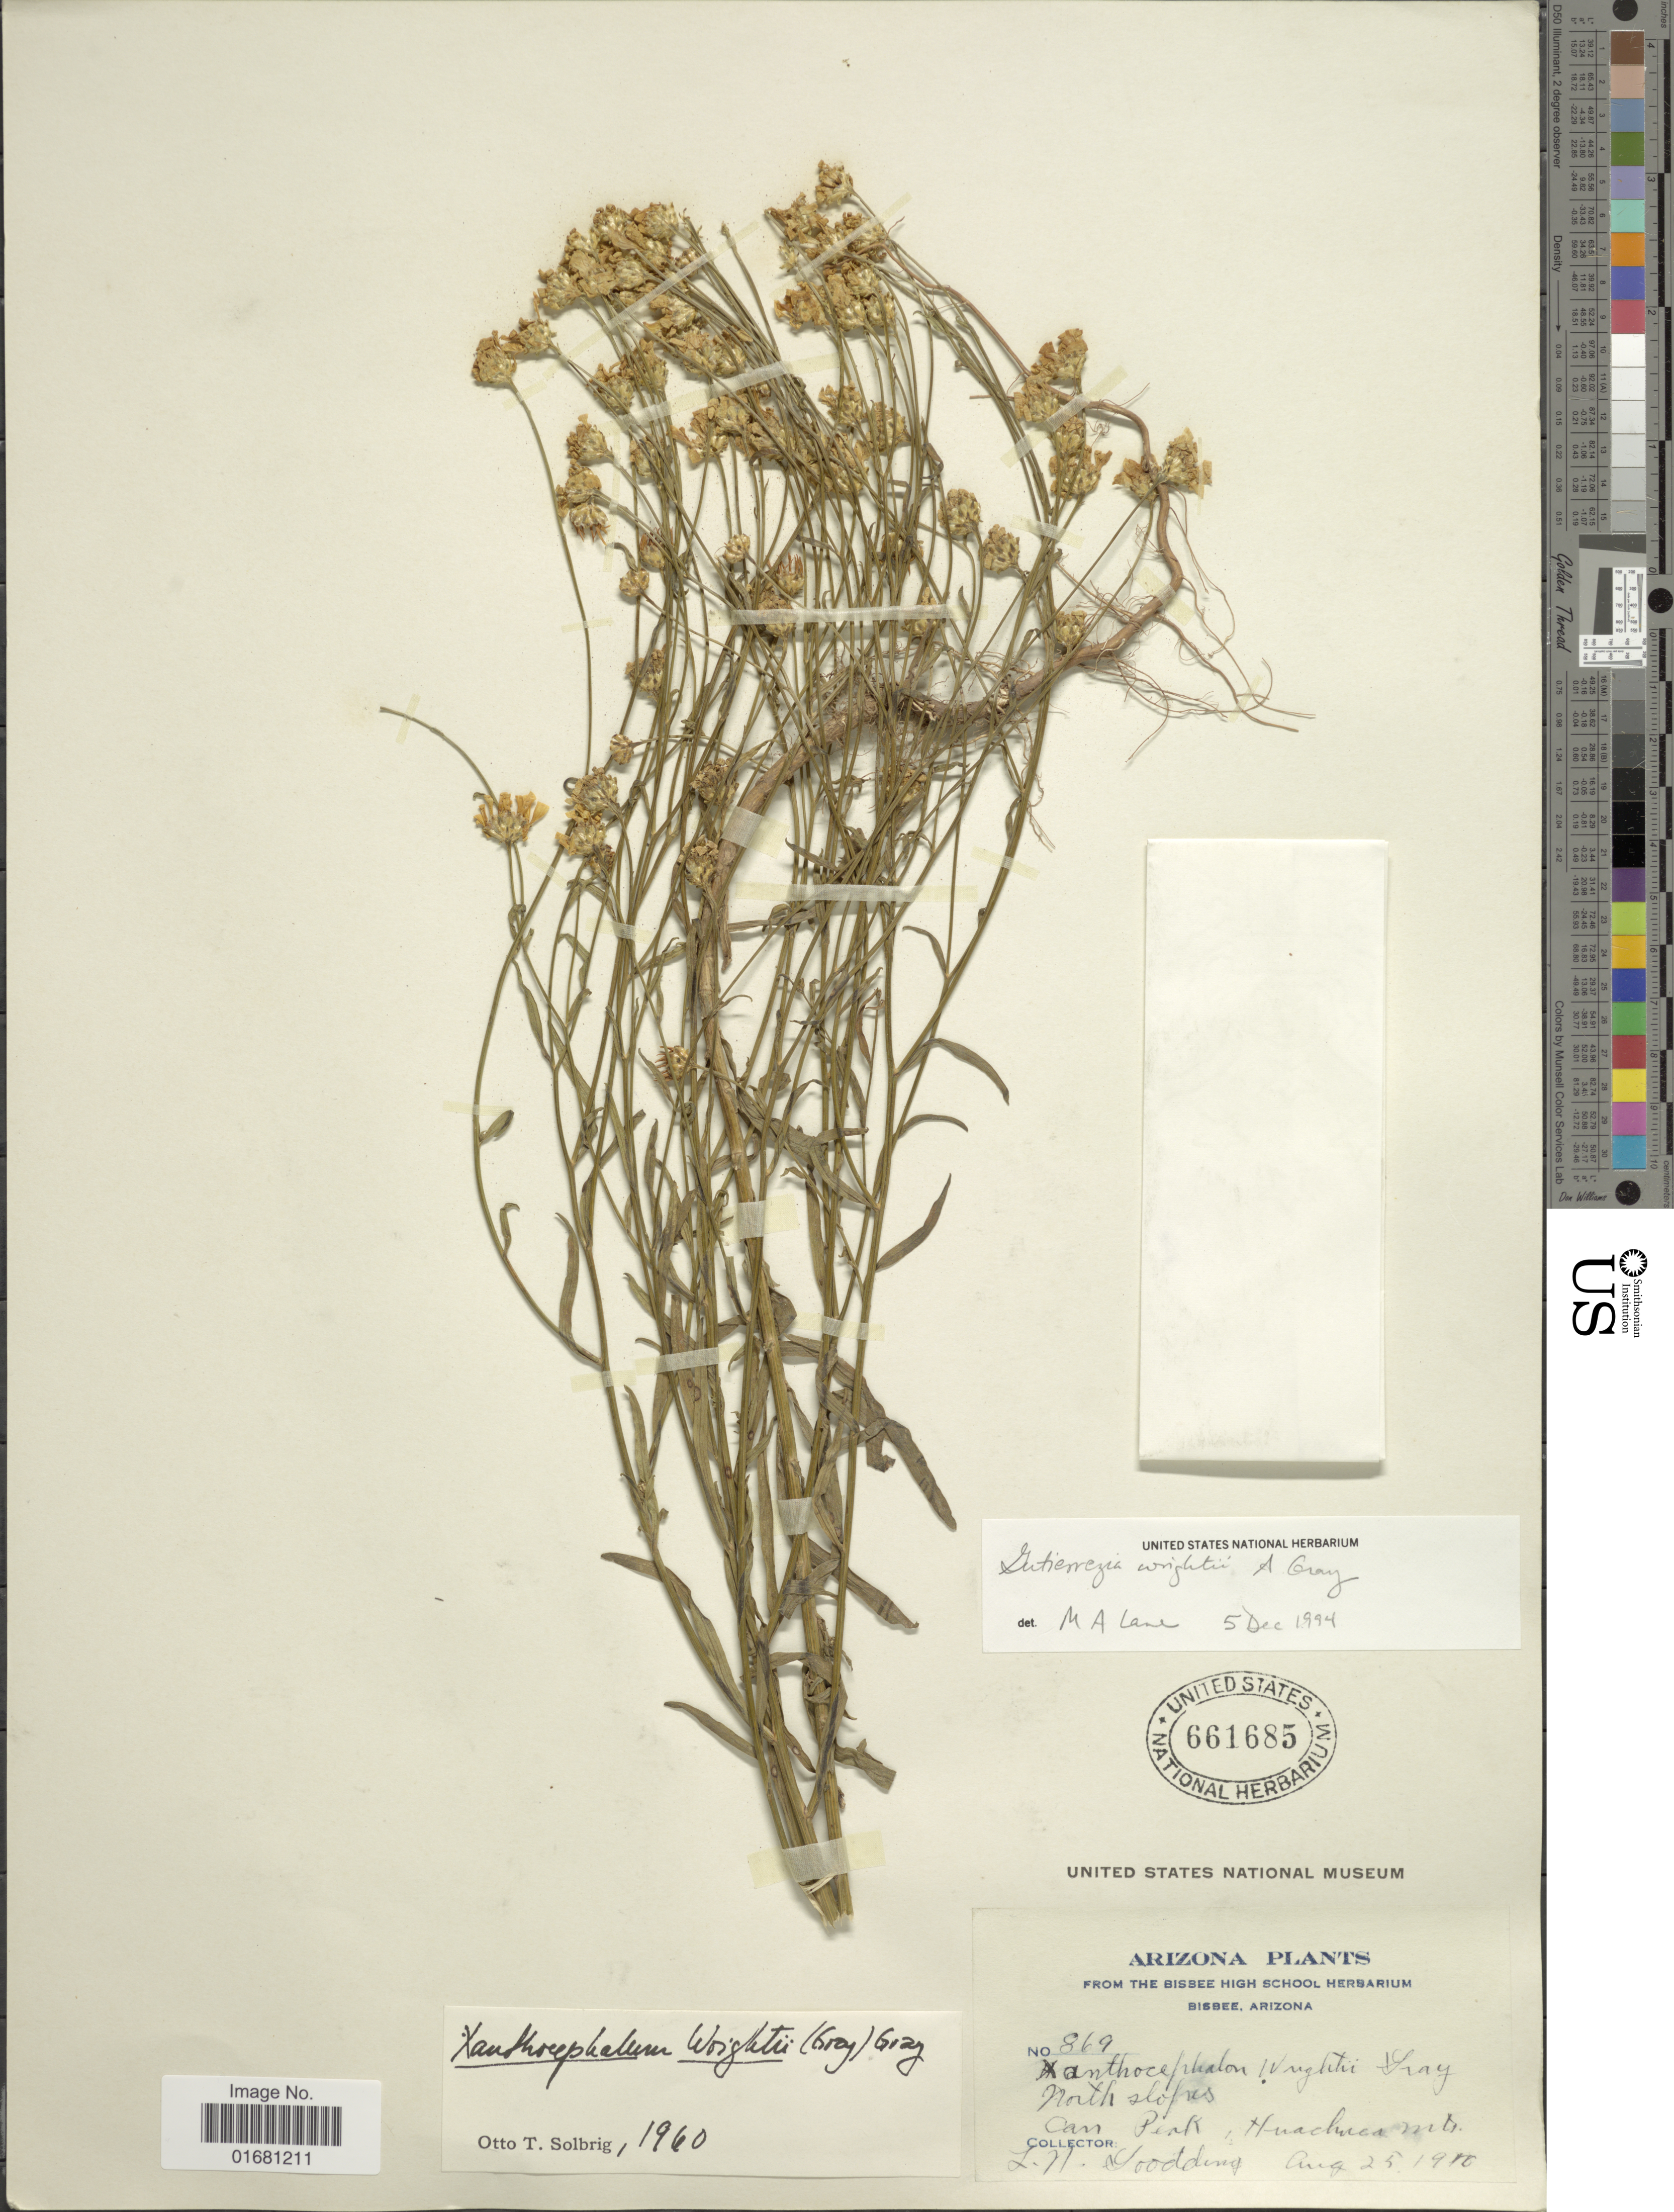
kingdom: Plantae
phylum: Tracheophyta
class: Magnoliopsida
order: Asterales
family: Asteraceae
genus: Gutierrezia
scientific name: Gutierrezia wrightii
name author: A. Gray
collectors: L. N. Goodding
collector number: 869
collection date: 1910-08-25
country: United States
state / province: Arizona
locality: Bisbee, Arizona. North slopes. Can Peak. Huachuca mts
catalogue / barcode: US 661685